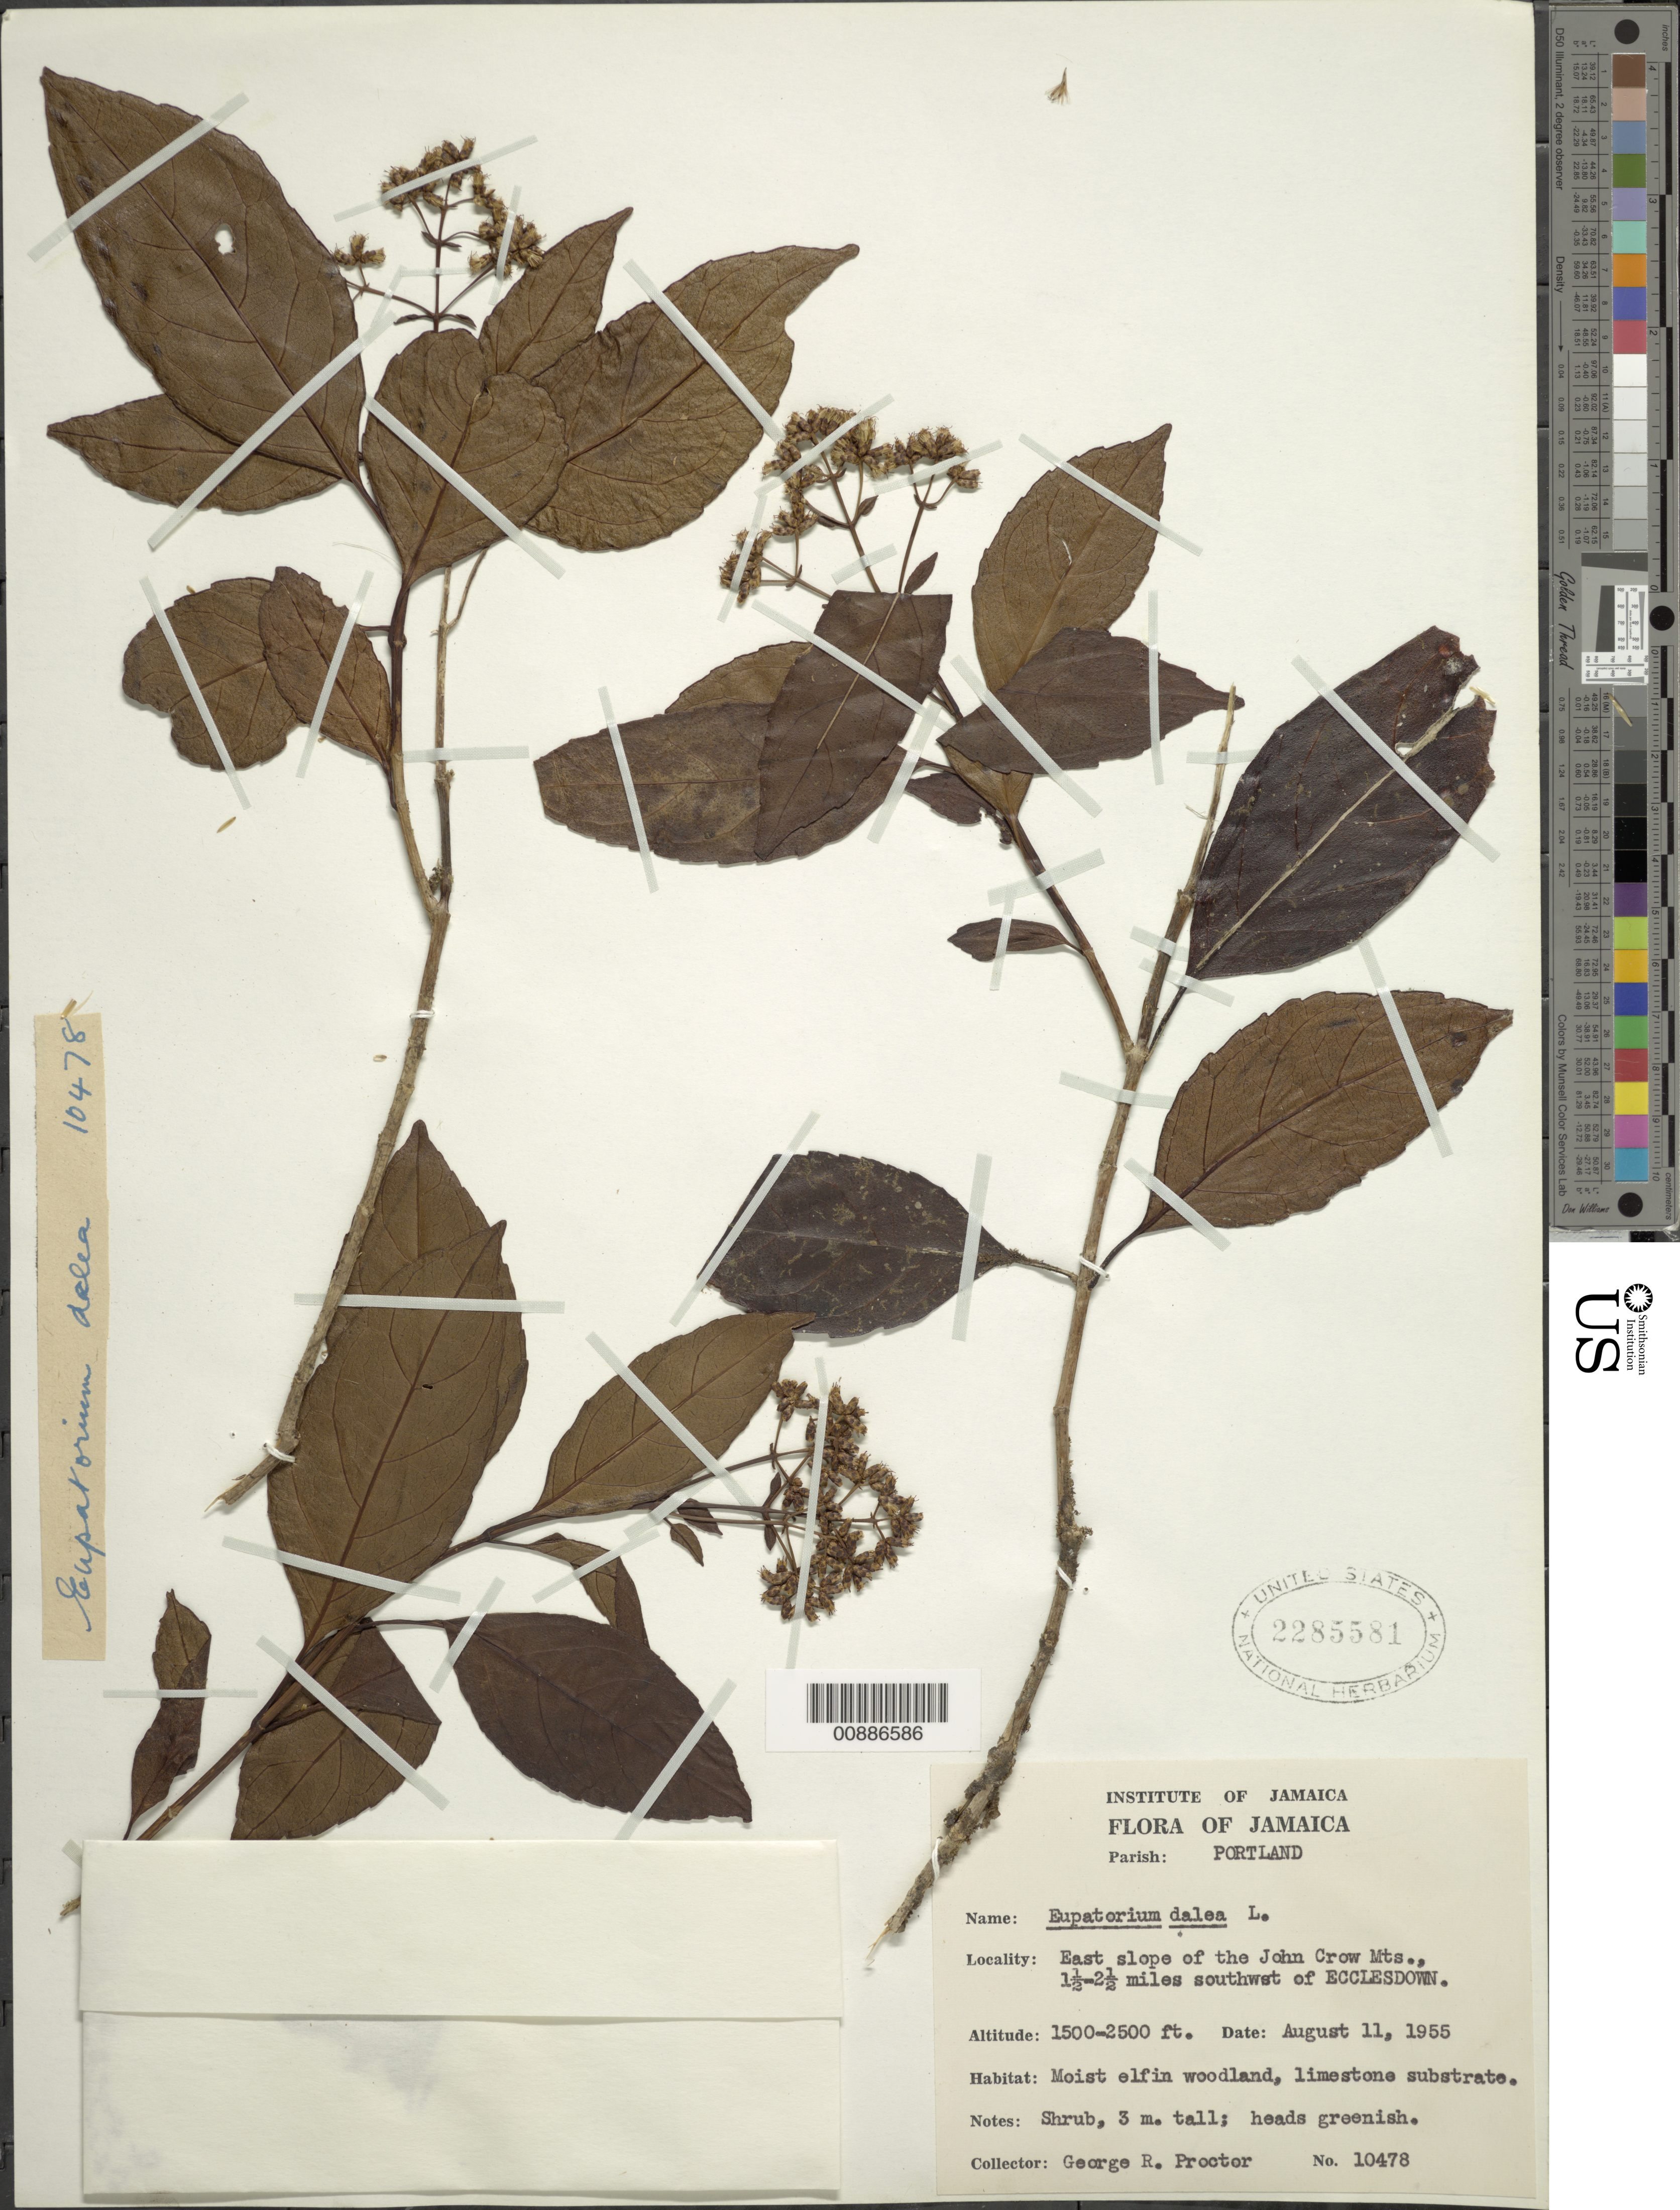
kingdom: Plantae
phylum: Tracheophyta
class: Magnoliopsida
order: Asterales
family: Asteraceae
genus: Critonia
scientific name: Critonia dalea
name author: DC.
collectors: G. R. Proctor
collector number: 10478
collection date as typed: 11 Aug 1955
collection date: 1955-08-11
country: Jamaica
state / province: Portland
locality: East slope of the John Crow Mts., 1.5-2.5 miles SW of Ecclesdown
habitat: Moist elfin woodland, limestone substrate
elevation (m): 457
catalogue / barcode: US 2285581